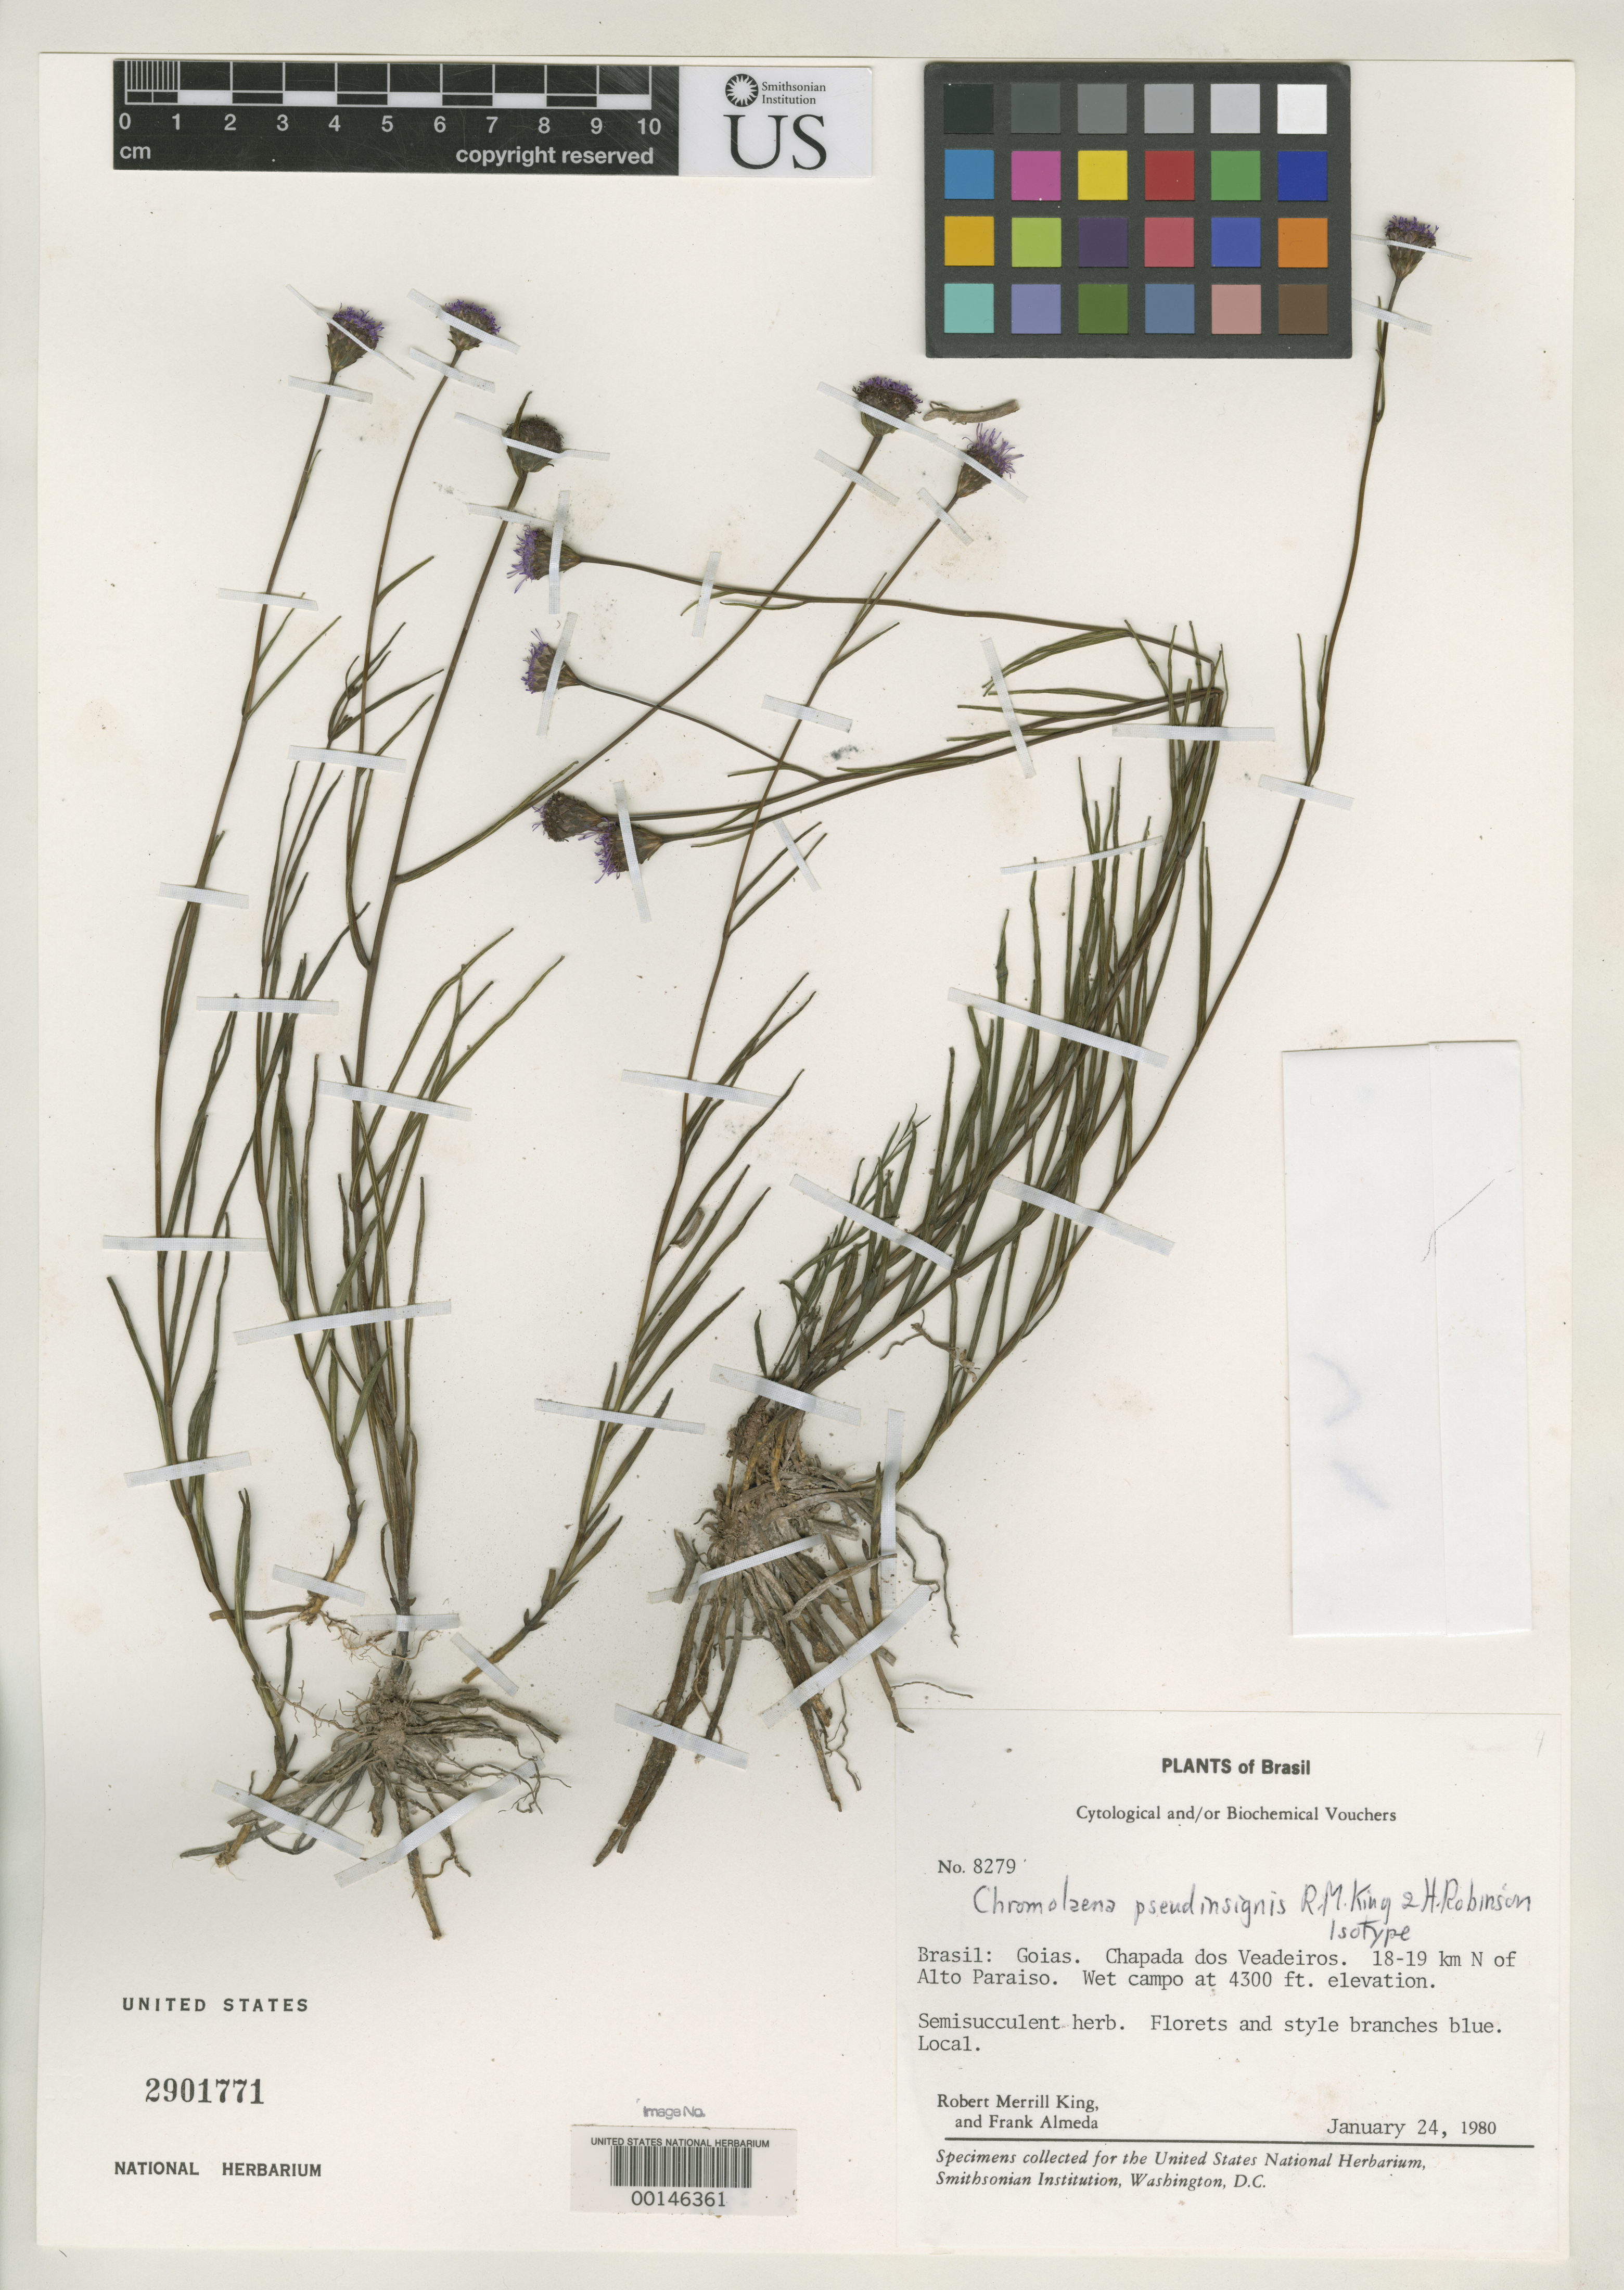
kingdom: Plantae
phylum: Tracheophyta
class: Magnoliopsida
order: Asterales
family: Asteraceae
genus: Chromolaena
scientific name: Chromolaena pseudinsignis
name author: R.M. King & H. Rob.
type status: Isotype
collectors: R. M. King & F. Almeda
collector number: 8279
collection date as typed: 24 Jan 1980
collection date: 1980-01-24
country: Brazil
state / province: Goiás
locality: Chapada dos Veadeiros; alt. 4300 ft.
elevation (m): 1311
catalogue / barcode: US 2901771